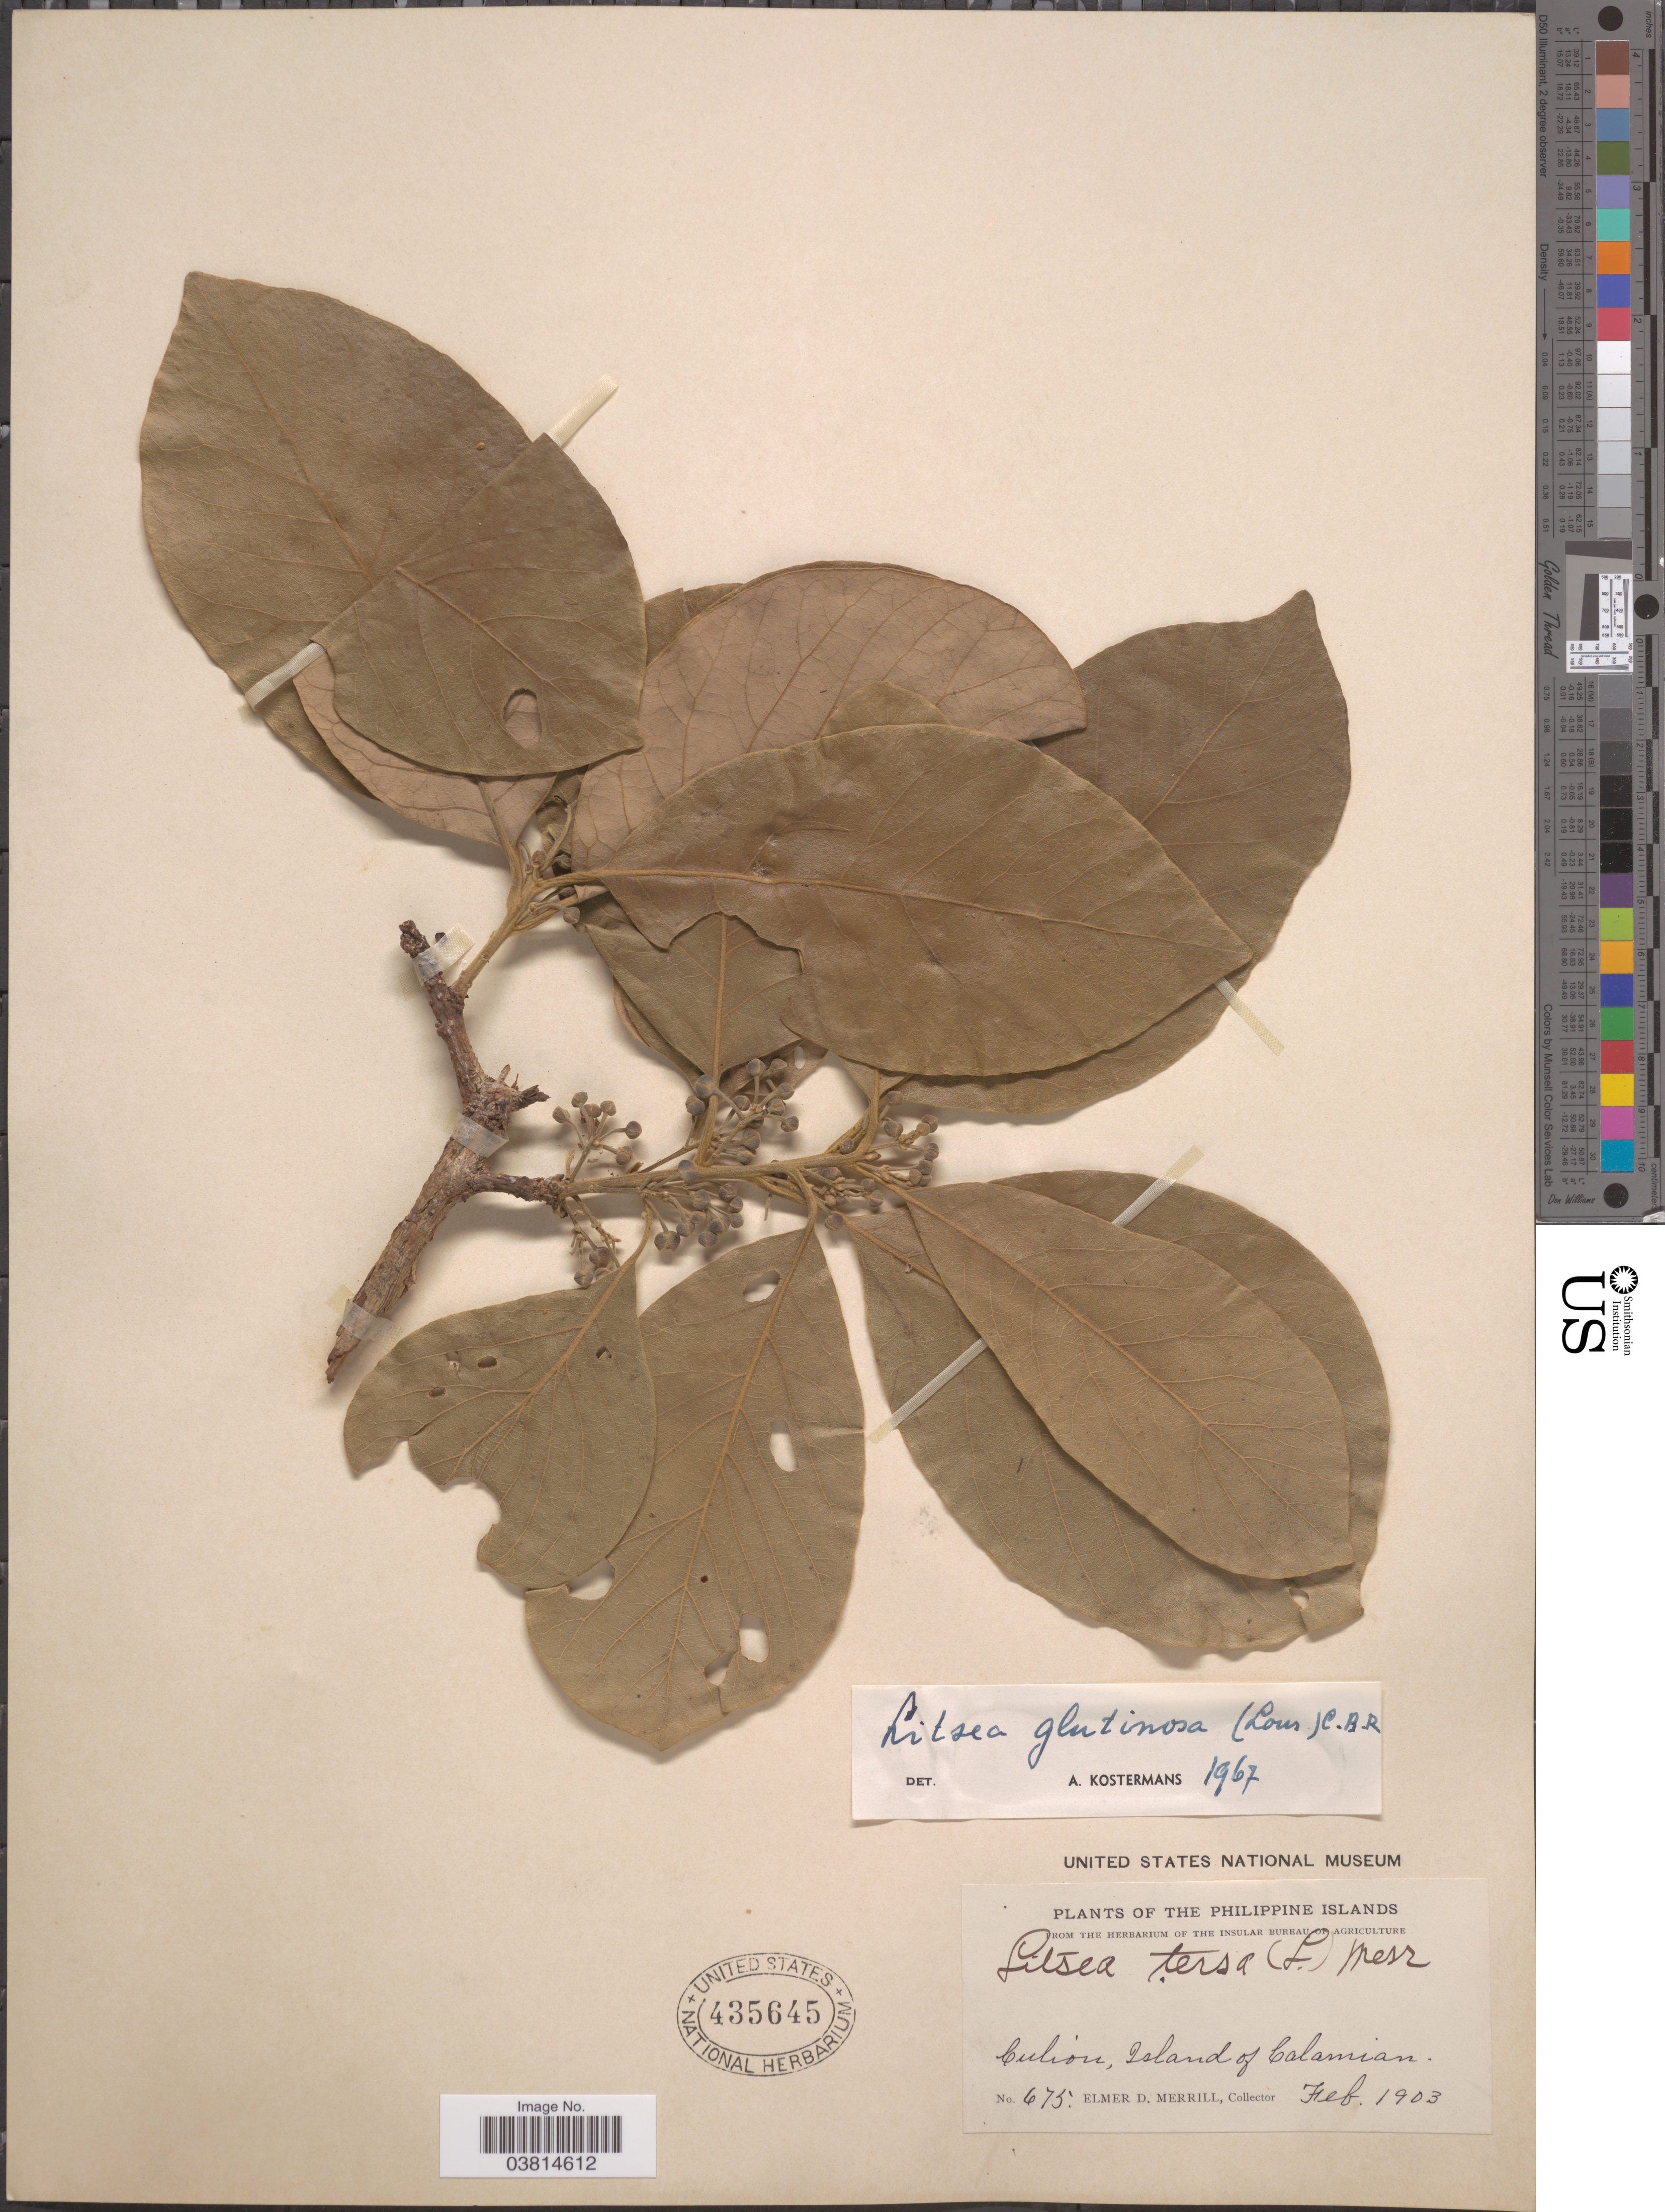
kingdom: Plantae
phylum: Tracheophyta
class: Magnoliopsida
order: Laurales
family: Lauraceae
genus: Litsea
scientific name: Litsea glutinosa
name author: (Lour.) C.B. Rob.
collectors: E. D. Merrill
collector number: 675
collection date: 1903-02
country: Philippines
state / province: Mimaropa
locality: Culion, Island of Calamian.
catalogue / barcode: US 435645